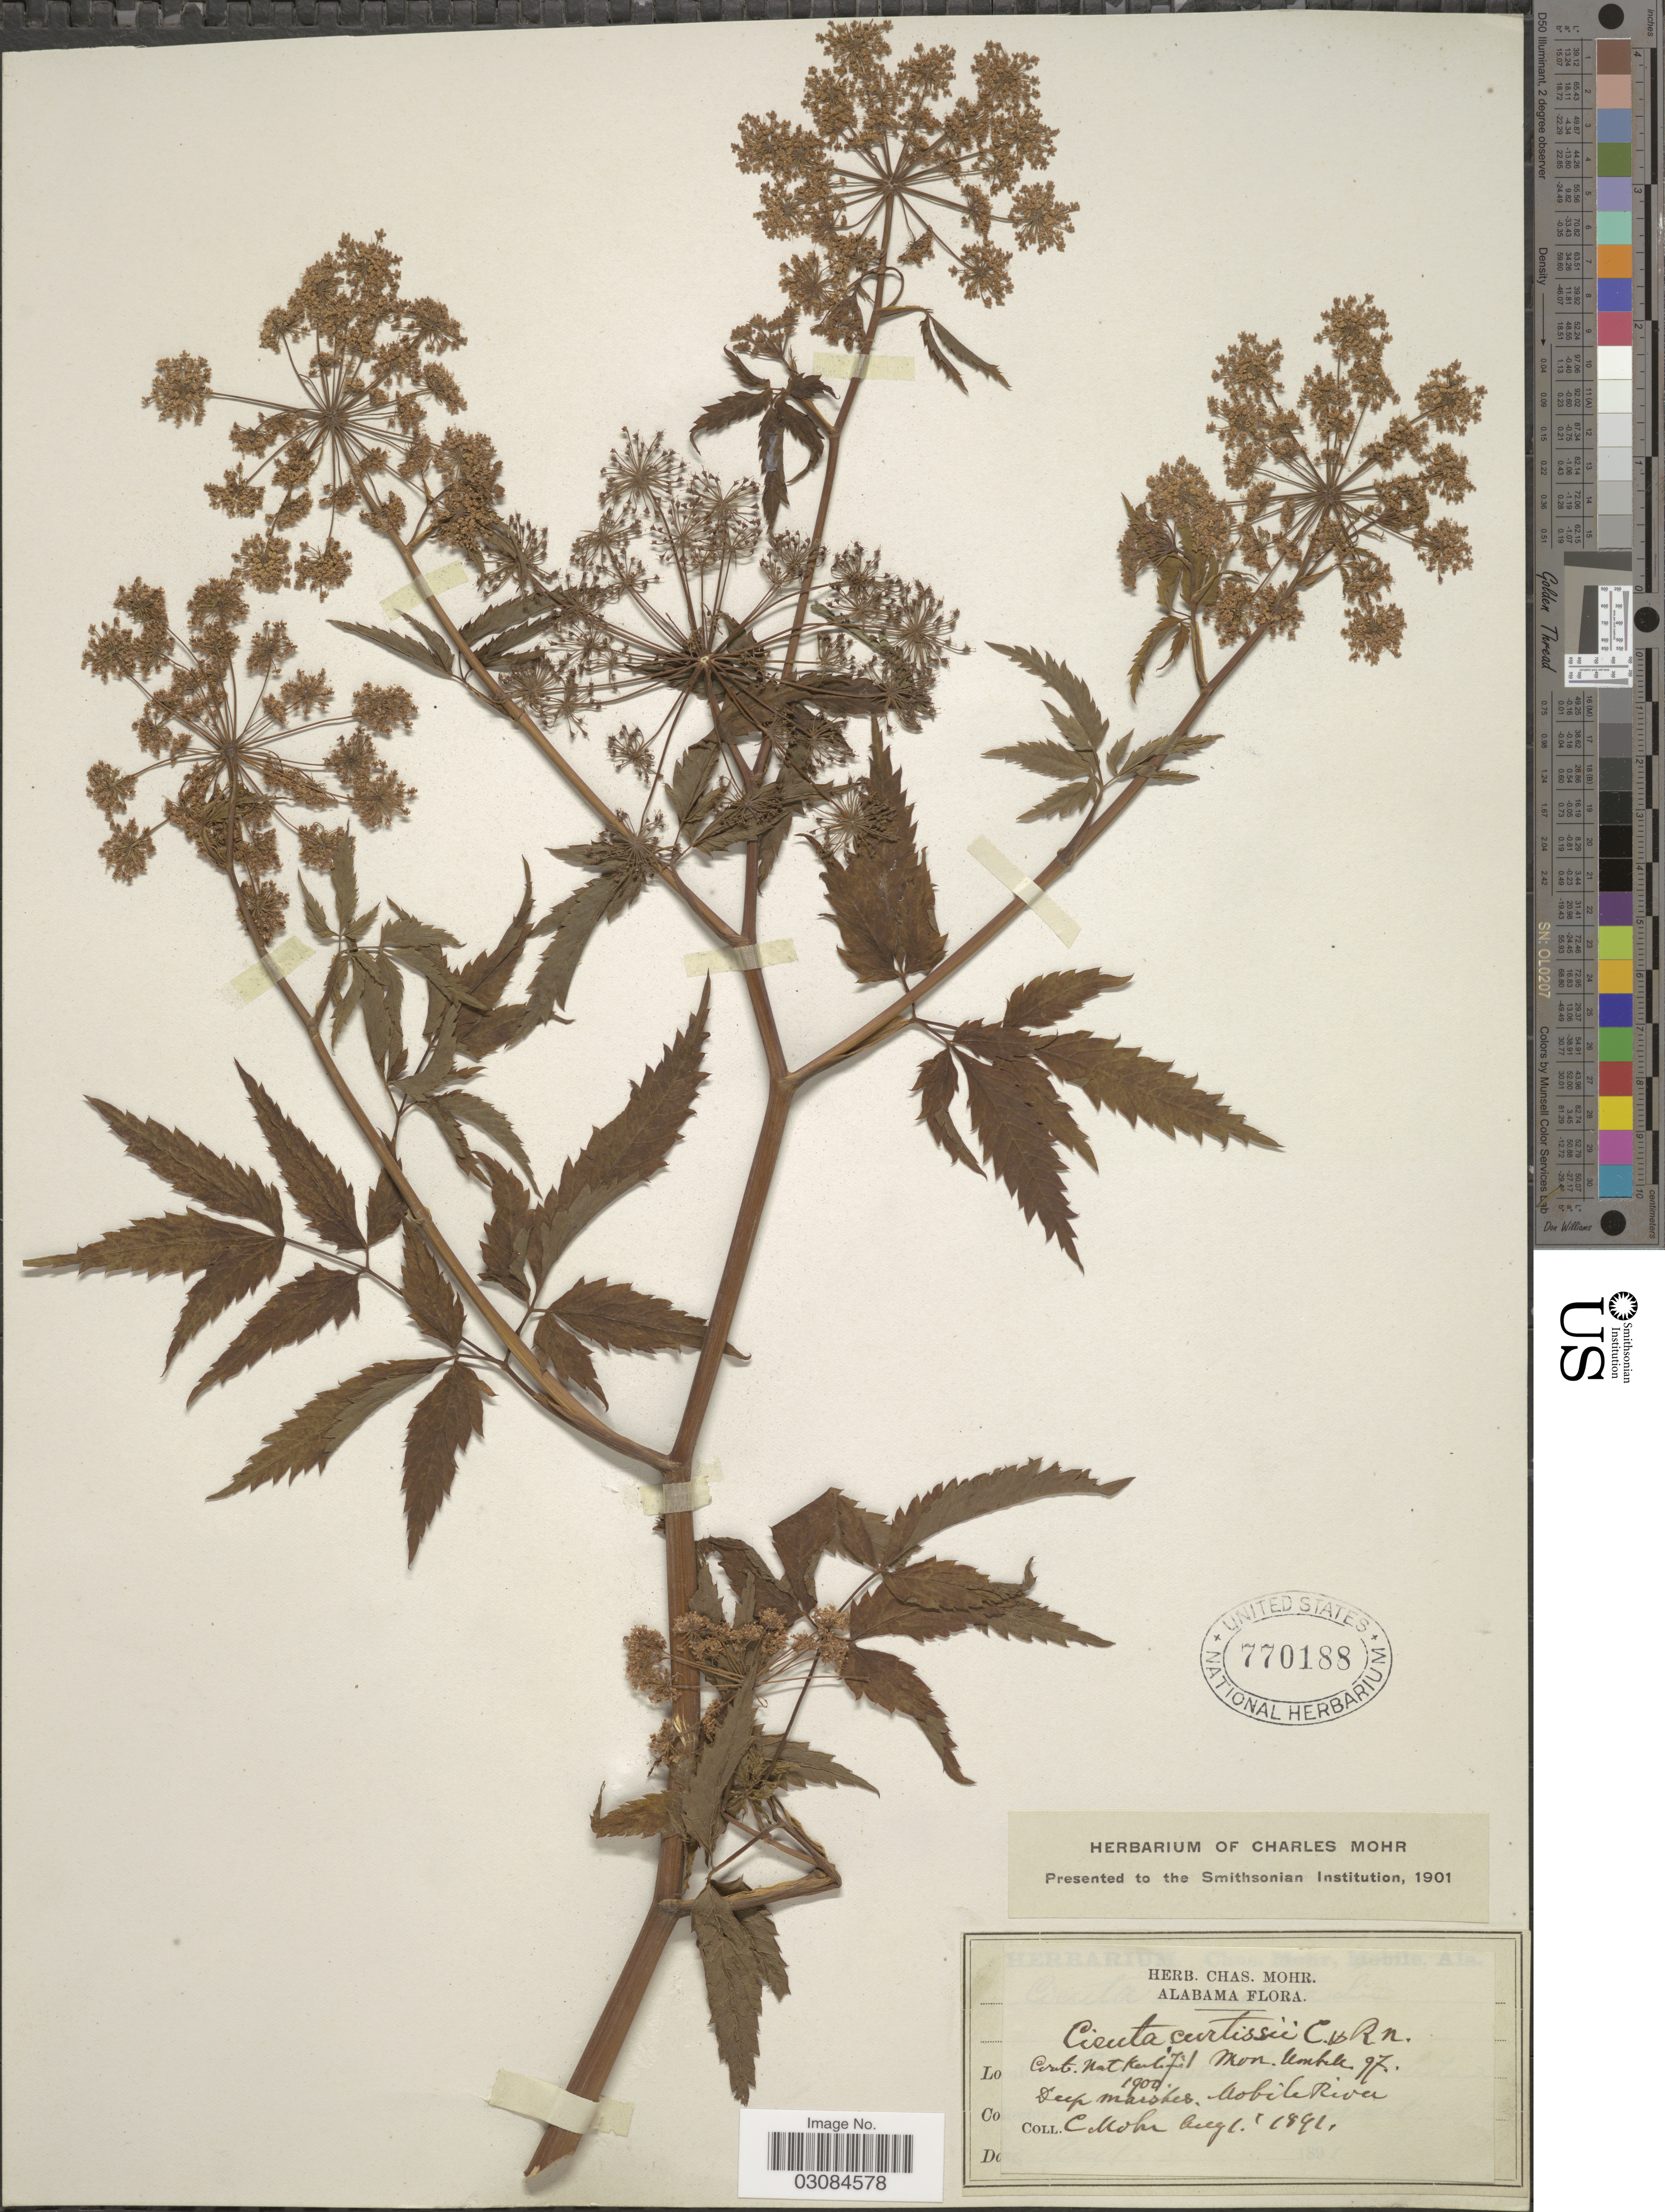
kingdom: Plantae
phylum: Tracheophyta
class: Magnoliopsida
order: Apiales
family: Apiaceae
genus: Cicuta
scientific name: Cicuta mexicana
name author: J.M. Coult. & Rose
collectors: Mohr, C. T. (herbarium)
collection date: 1891-08-01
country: United States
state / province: Alabama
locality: Mobile River.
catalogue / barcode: US 770188